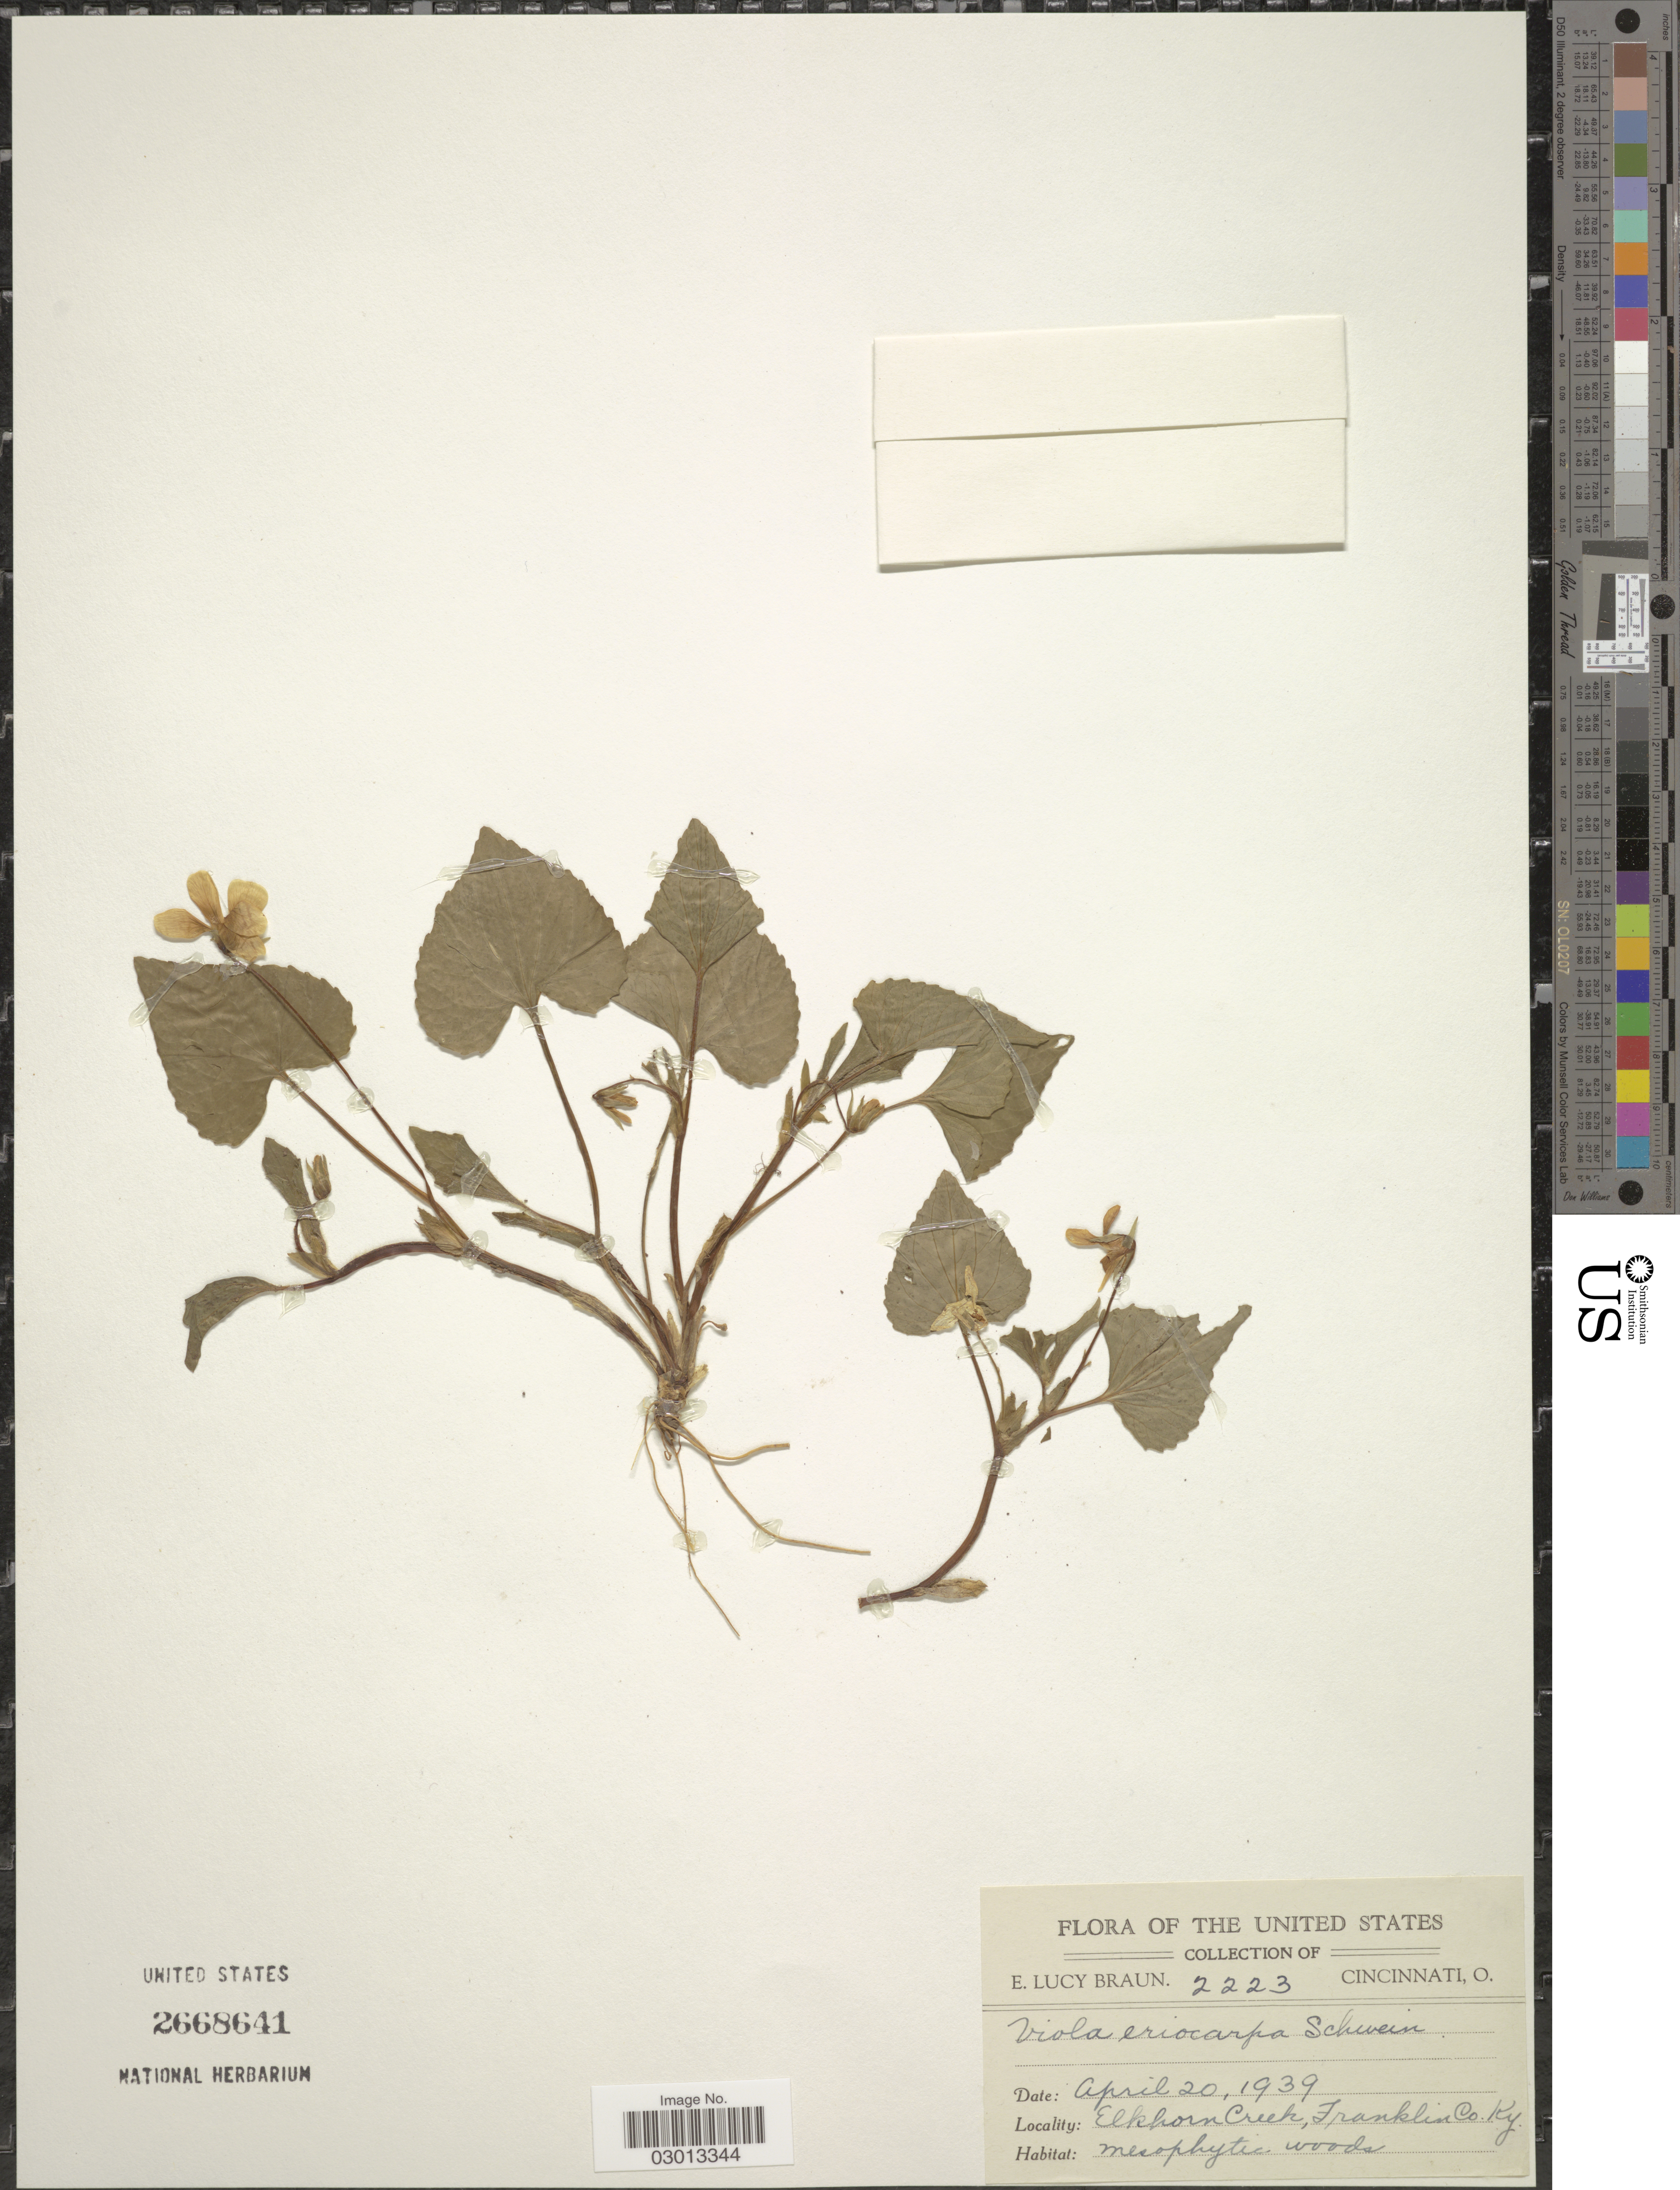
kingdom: Plantae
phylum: Tracheophyta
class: Magnoliopsida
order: Malpighiales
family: Violaceae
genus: Viola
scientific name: Viola pensylvanica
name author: Michx.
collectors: E. L. Braun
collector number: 2223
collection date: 1939-04-20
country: United States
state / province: Kentucky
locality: Elkhorn Creek, Franklin Co.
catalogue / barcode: US 2668641